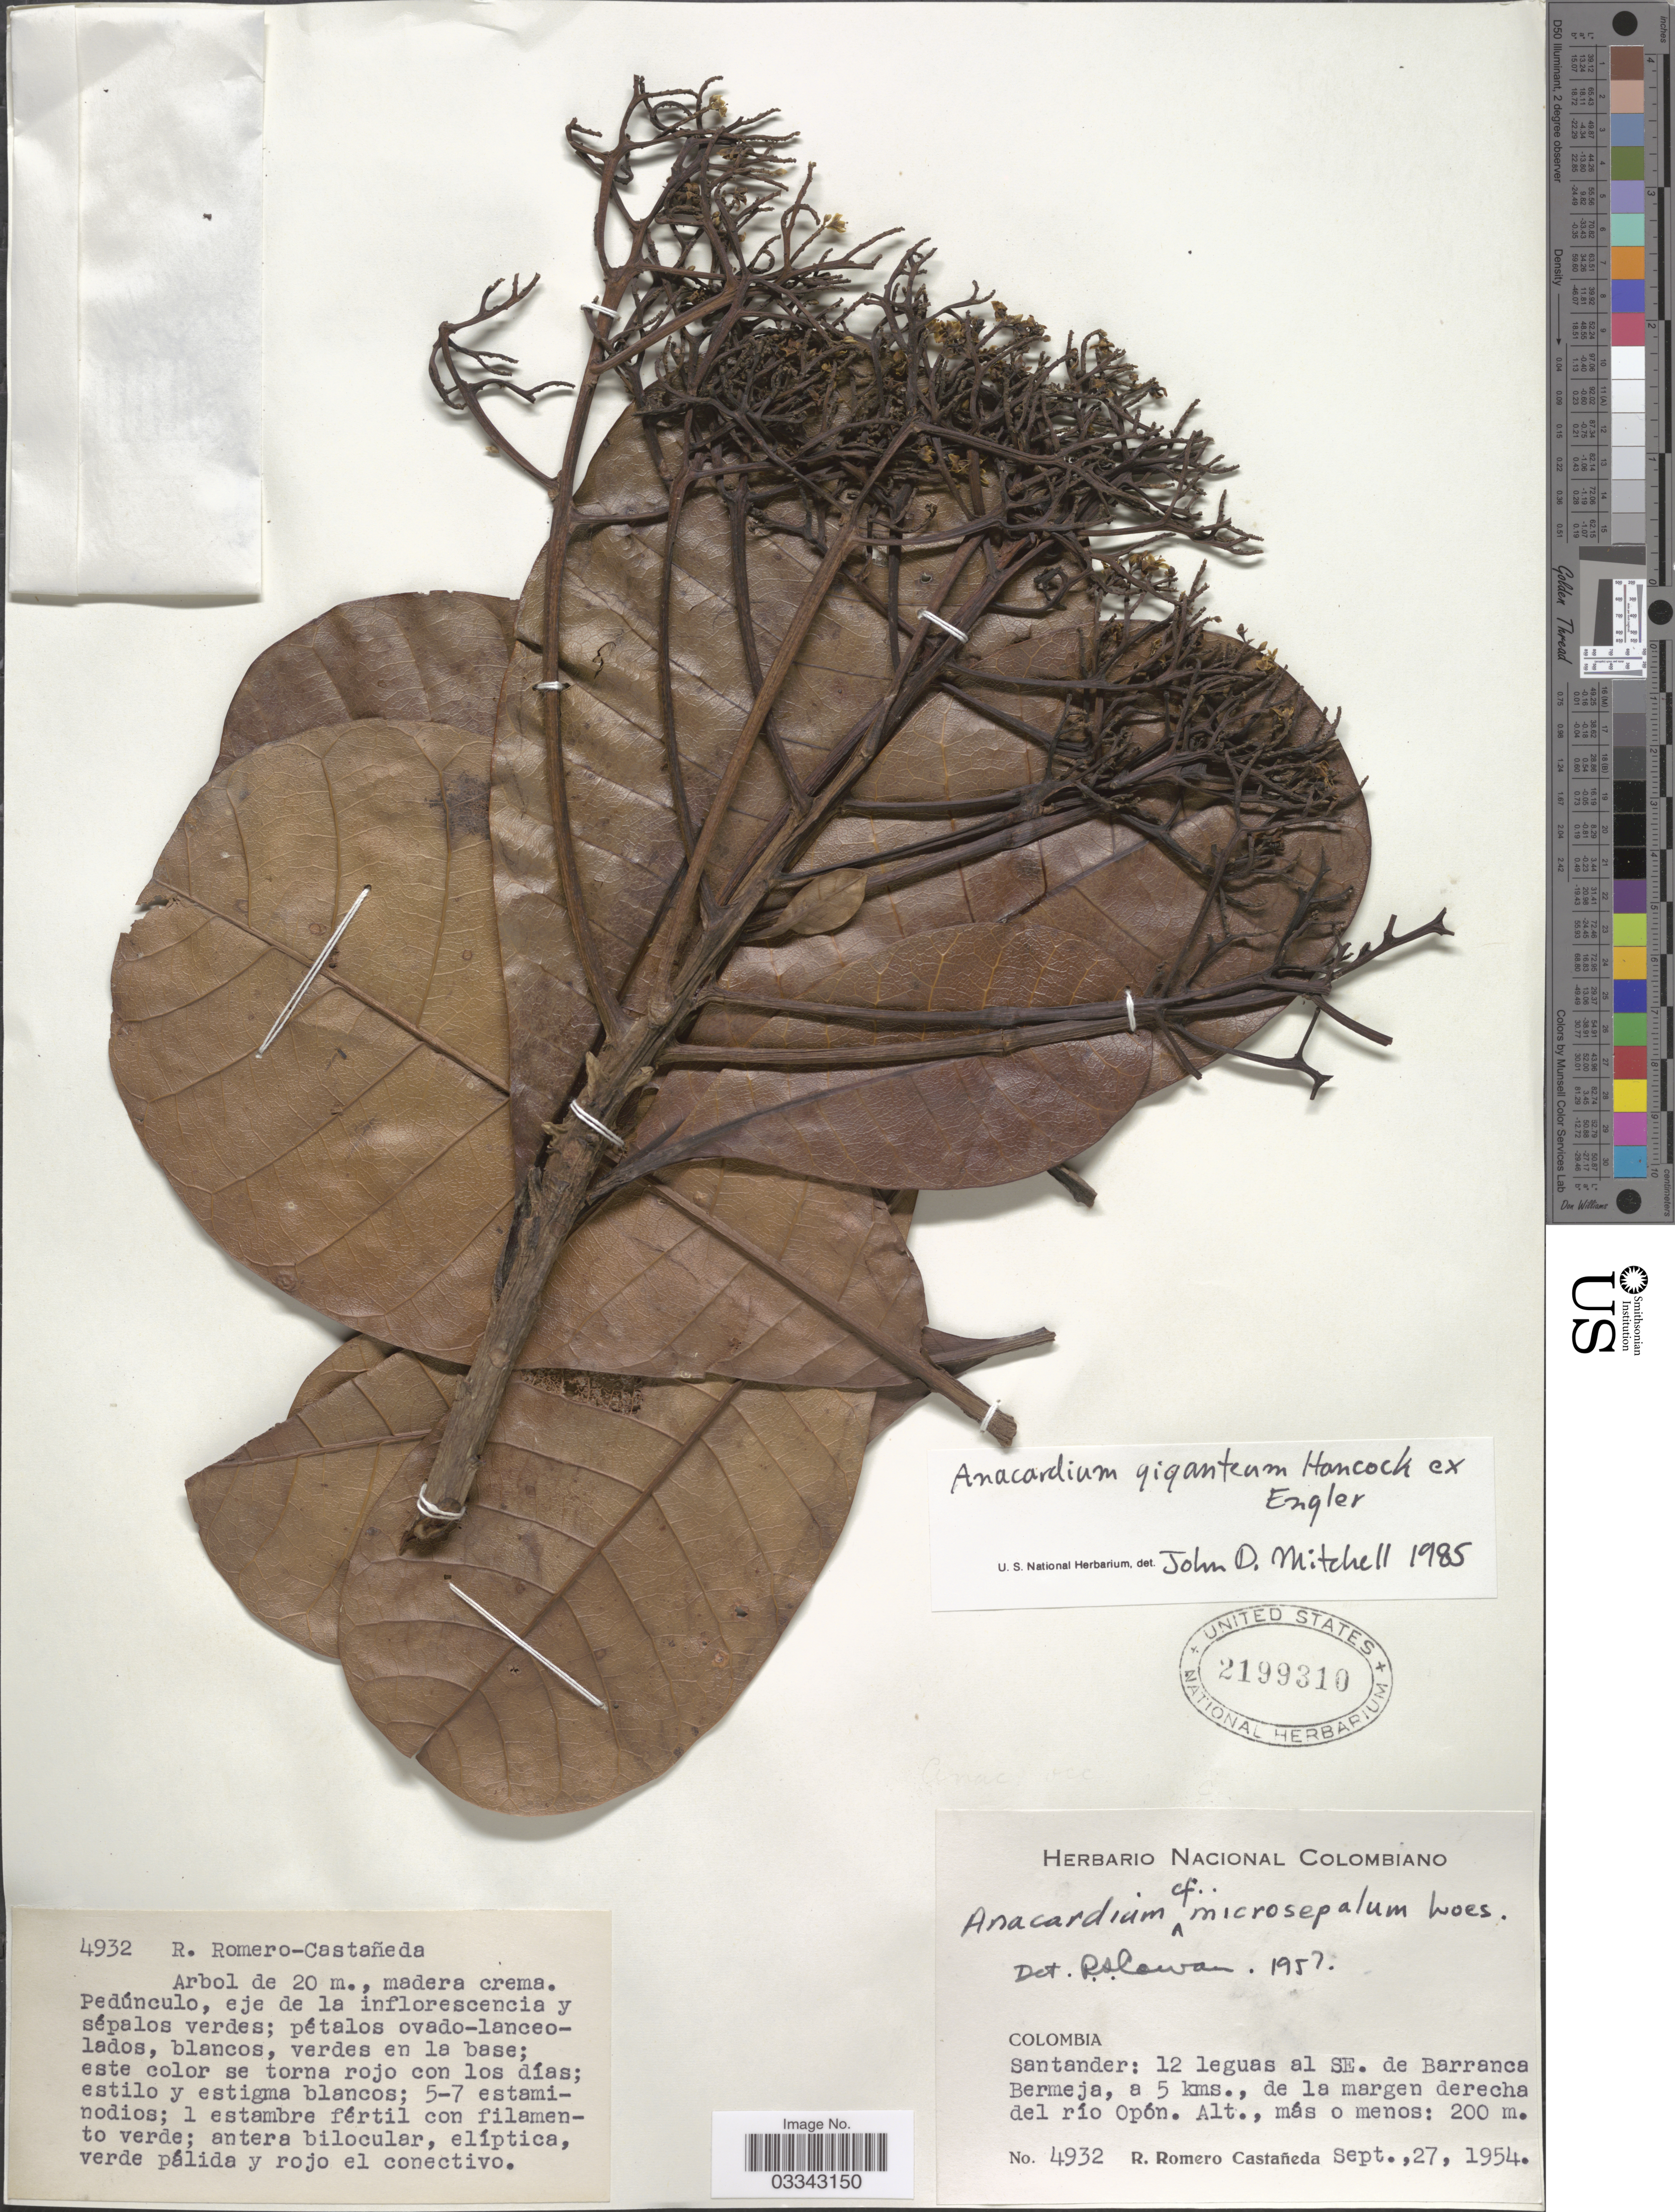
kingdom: Plantae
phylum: Tracheophyta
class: Magnoliopsida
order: Sapindales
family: Anacardiaceae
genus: Anacardium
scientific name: Anacardium giganteum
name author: W. Hancock ex Engl.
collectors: R. Romero Castañeda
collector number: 4932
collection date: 1954-09-27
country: Colombia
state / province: Santander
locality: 12 leguas al SE. de Barranca Bermeja, a 5 kms., de la margen derecha del río Opón.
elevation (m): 200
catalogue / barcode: US 2199310